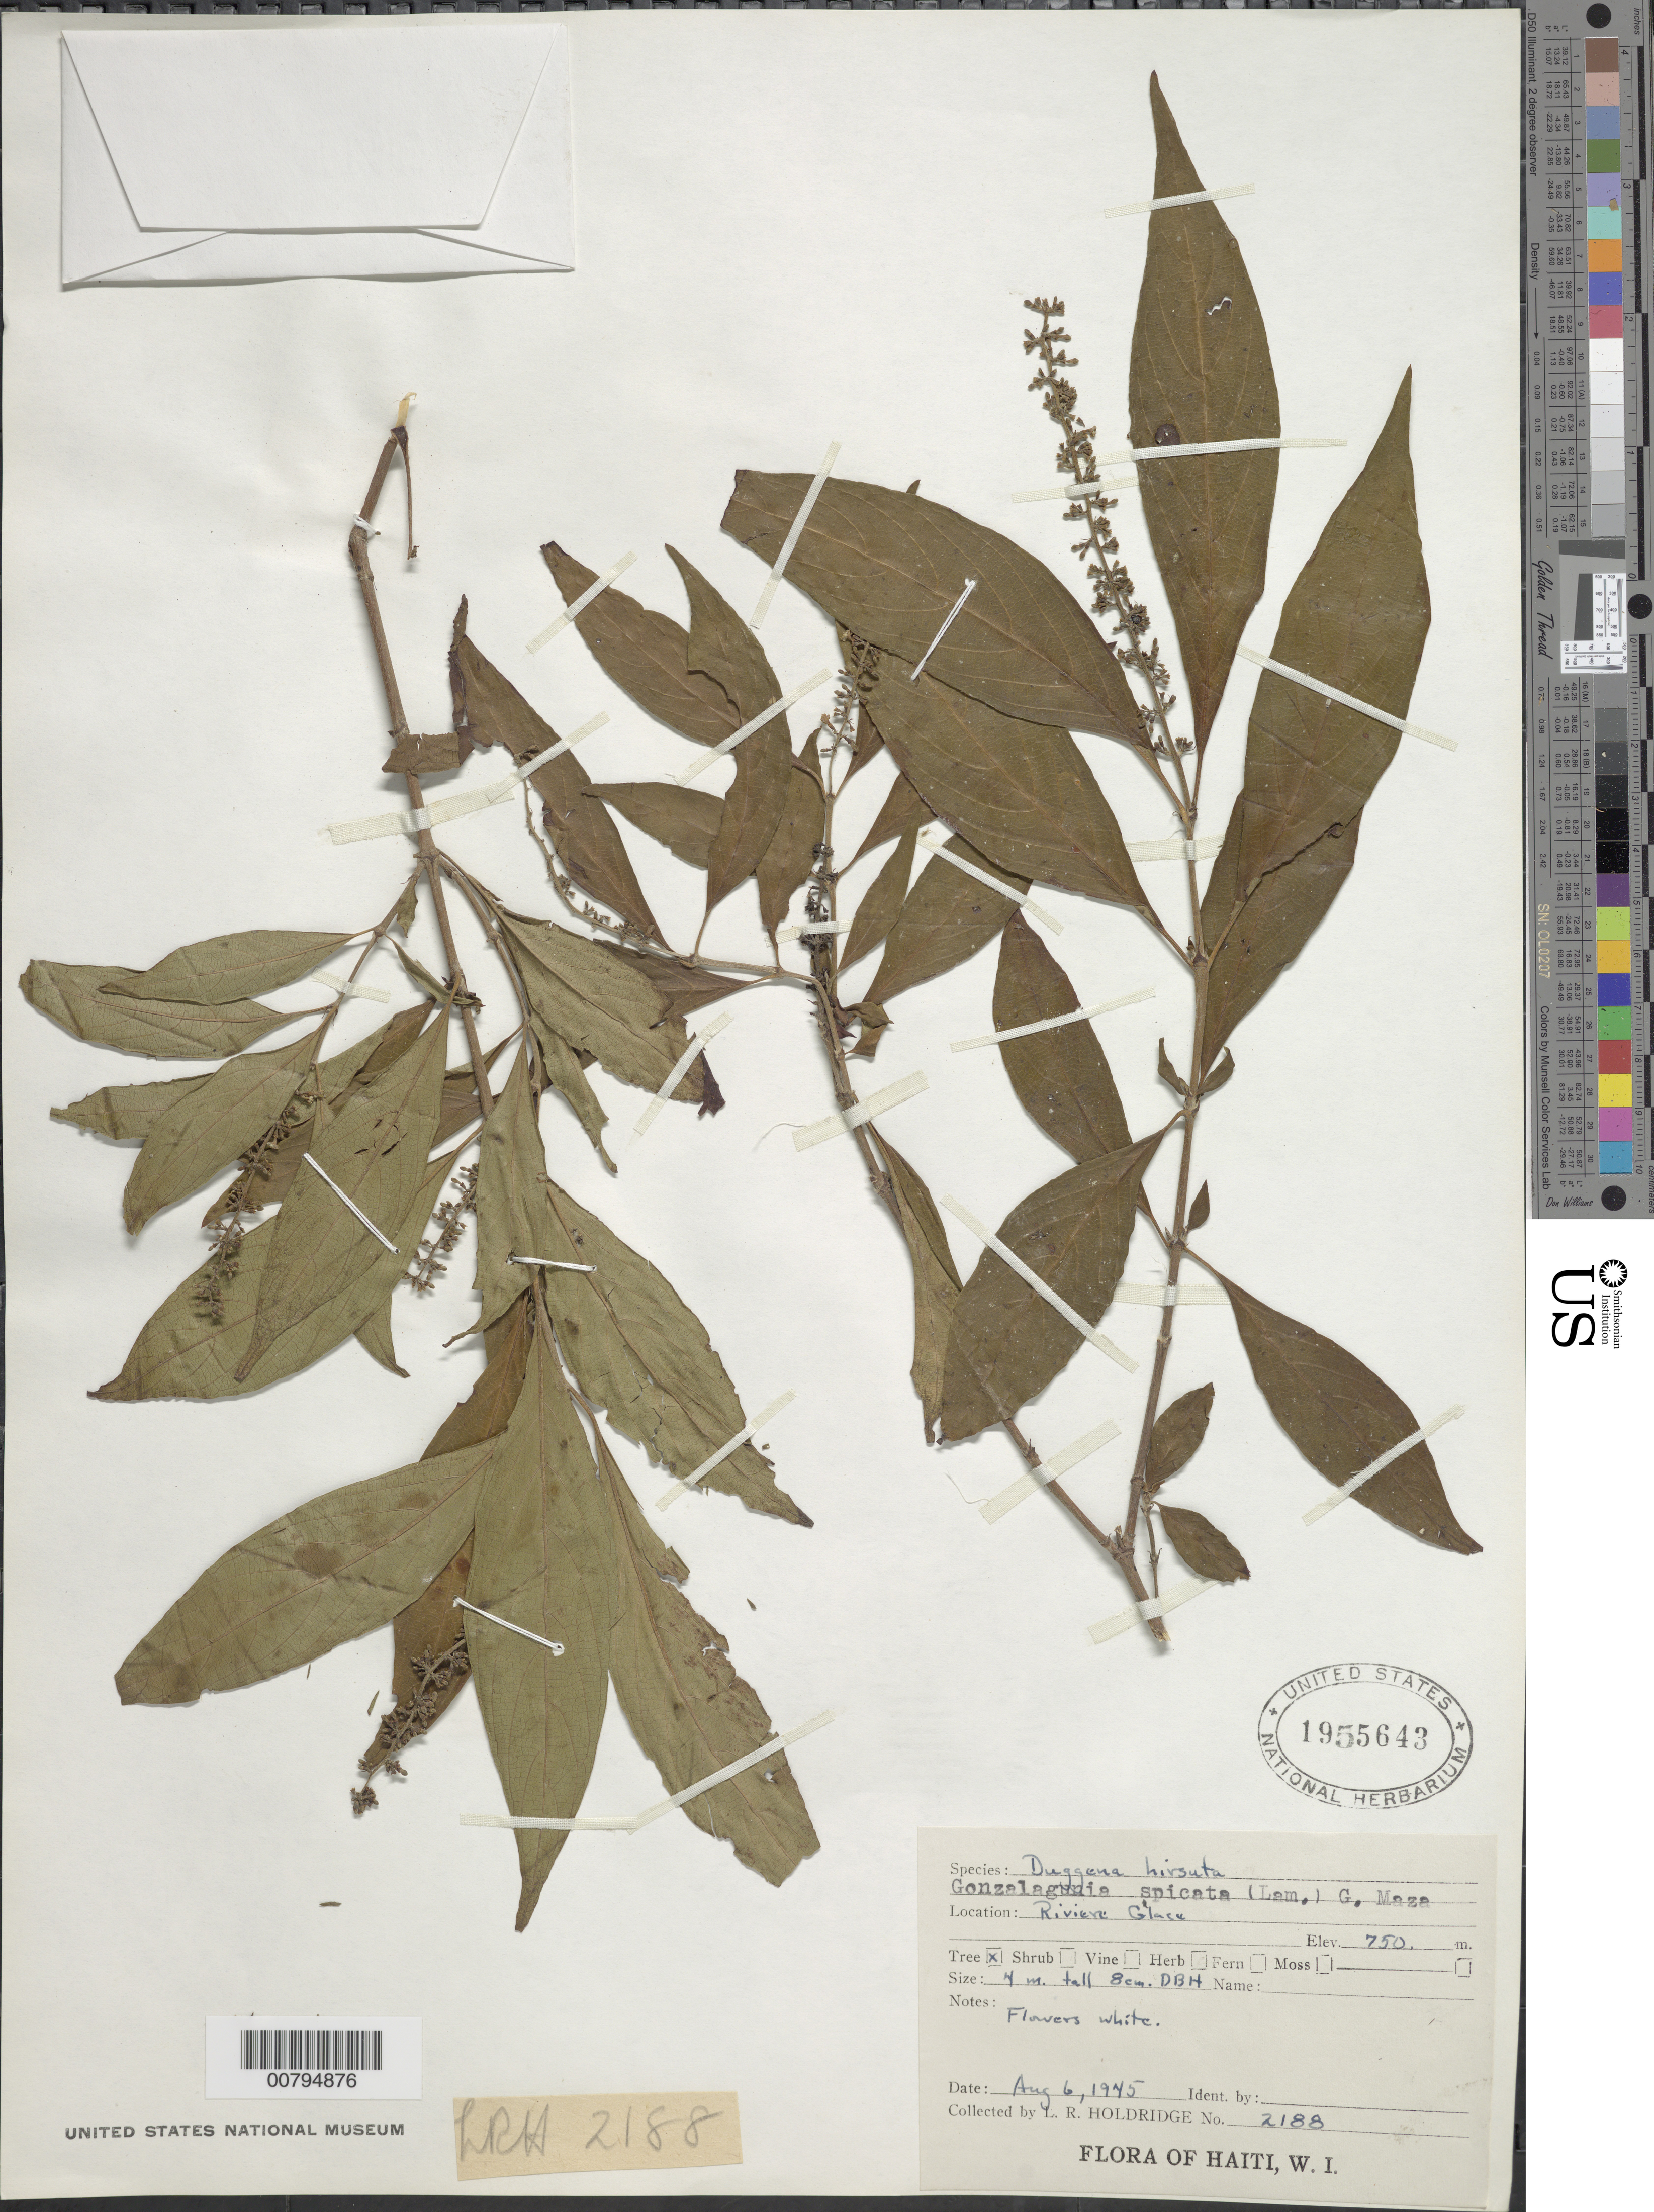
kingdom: Plantae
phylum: Tracheophyta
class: Magnoliopsida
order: Gentianales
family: Rubiaceae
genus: Gonzalagunia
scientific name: Gonzalagunia hirsuta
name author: Schum.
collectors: L. Holdridge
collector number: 2188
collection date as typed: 06 Aug 1945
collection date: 1945-08-06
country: Haiti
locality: Riviere Glacu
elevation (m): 750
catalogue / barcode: US 1955643